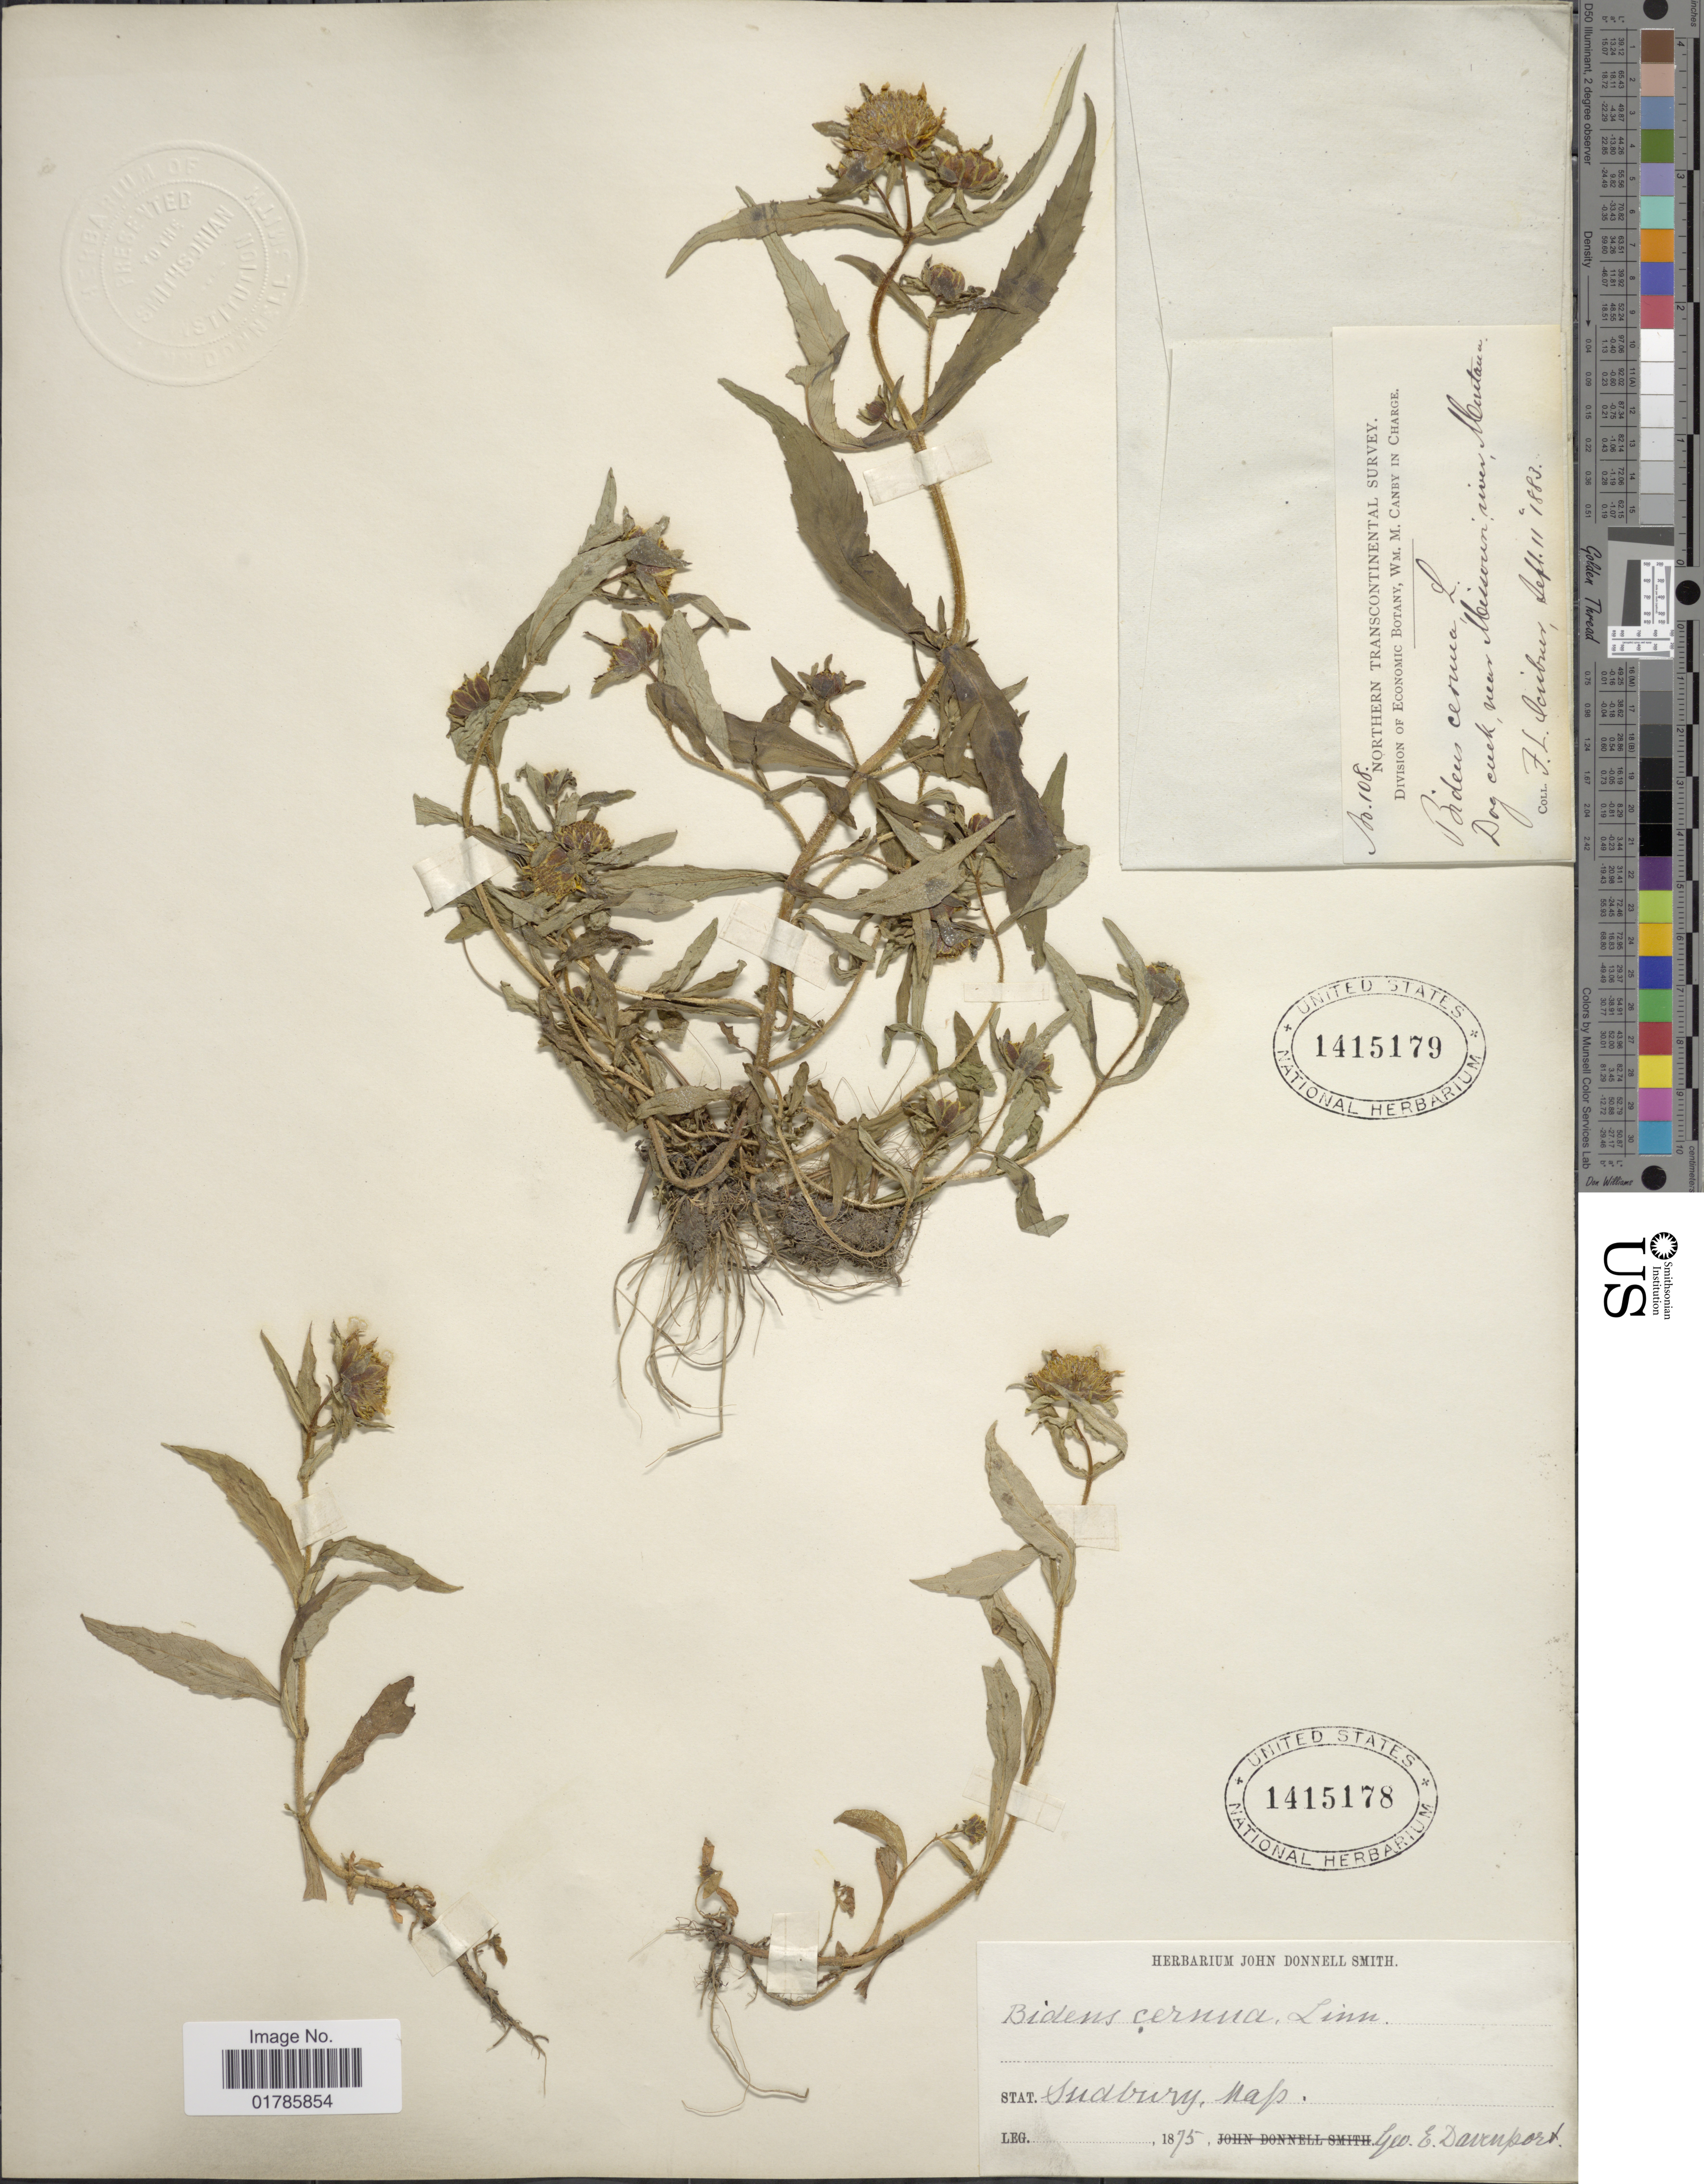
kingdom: Plantae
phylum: Tracheophyta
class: Magnoliopsida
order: Asterales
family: Asteraceae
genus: Bidens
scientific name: Bidens cernua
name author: L.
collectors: F. L. Scribner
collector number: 108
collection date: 1883-09-11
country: United States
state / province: Montana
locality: Dog creek, near Missouri river Montana.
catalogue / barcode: US 1415179-2